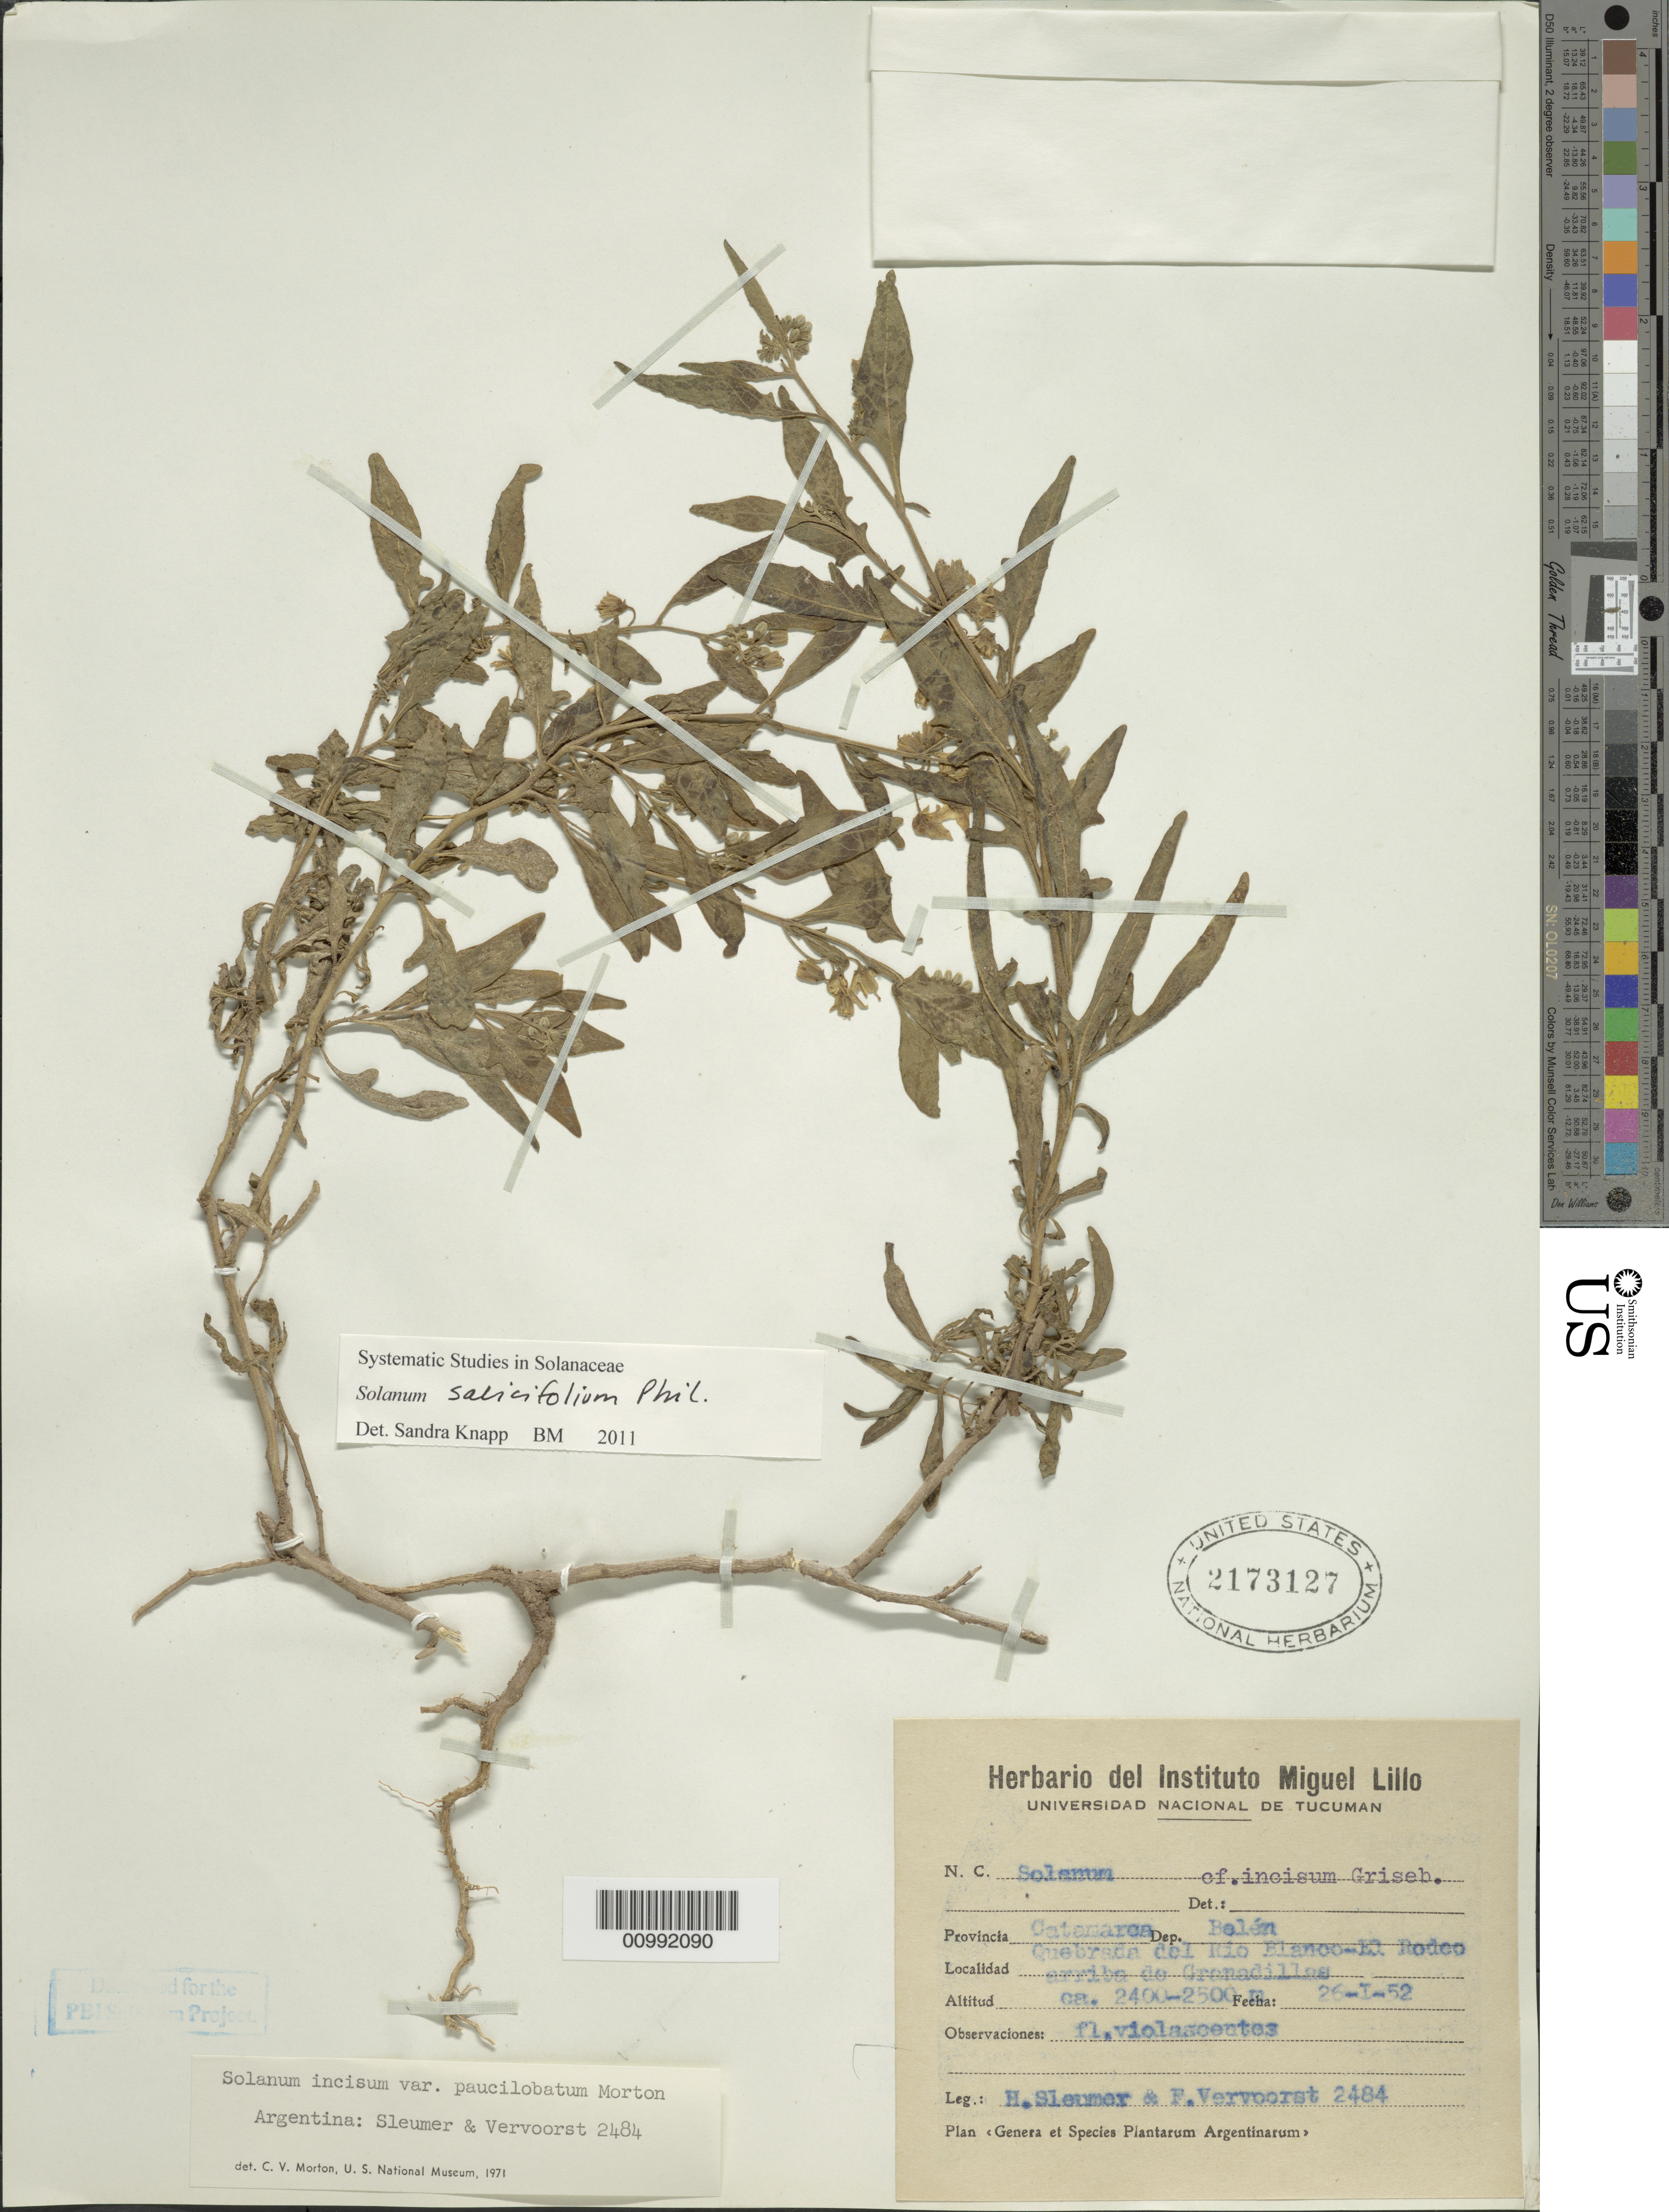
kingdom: Plantae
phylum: Tracheophyta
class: Magnoliopsida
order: Solanales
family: Solanaceae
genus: Solanum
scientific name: Solanum salicifolium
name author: Phil.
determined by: Knapp, S. D.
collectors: H. O. Sleumer & F. Vervoorst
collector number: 2484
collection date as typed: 26 Jan 1952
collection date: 1952-01-26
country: Argentina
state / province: Catamarca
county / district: Belen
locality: arriba de Granadillas, Quebrada del Río Blanco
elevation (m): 2400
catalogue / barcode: US 2173127